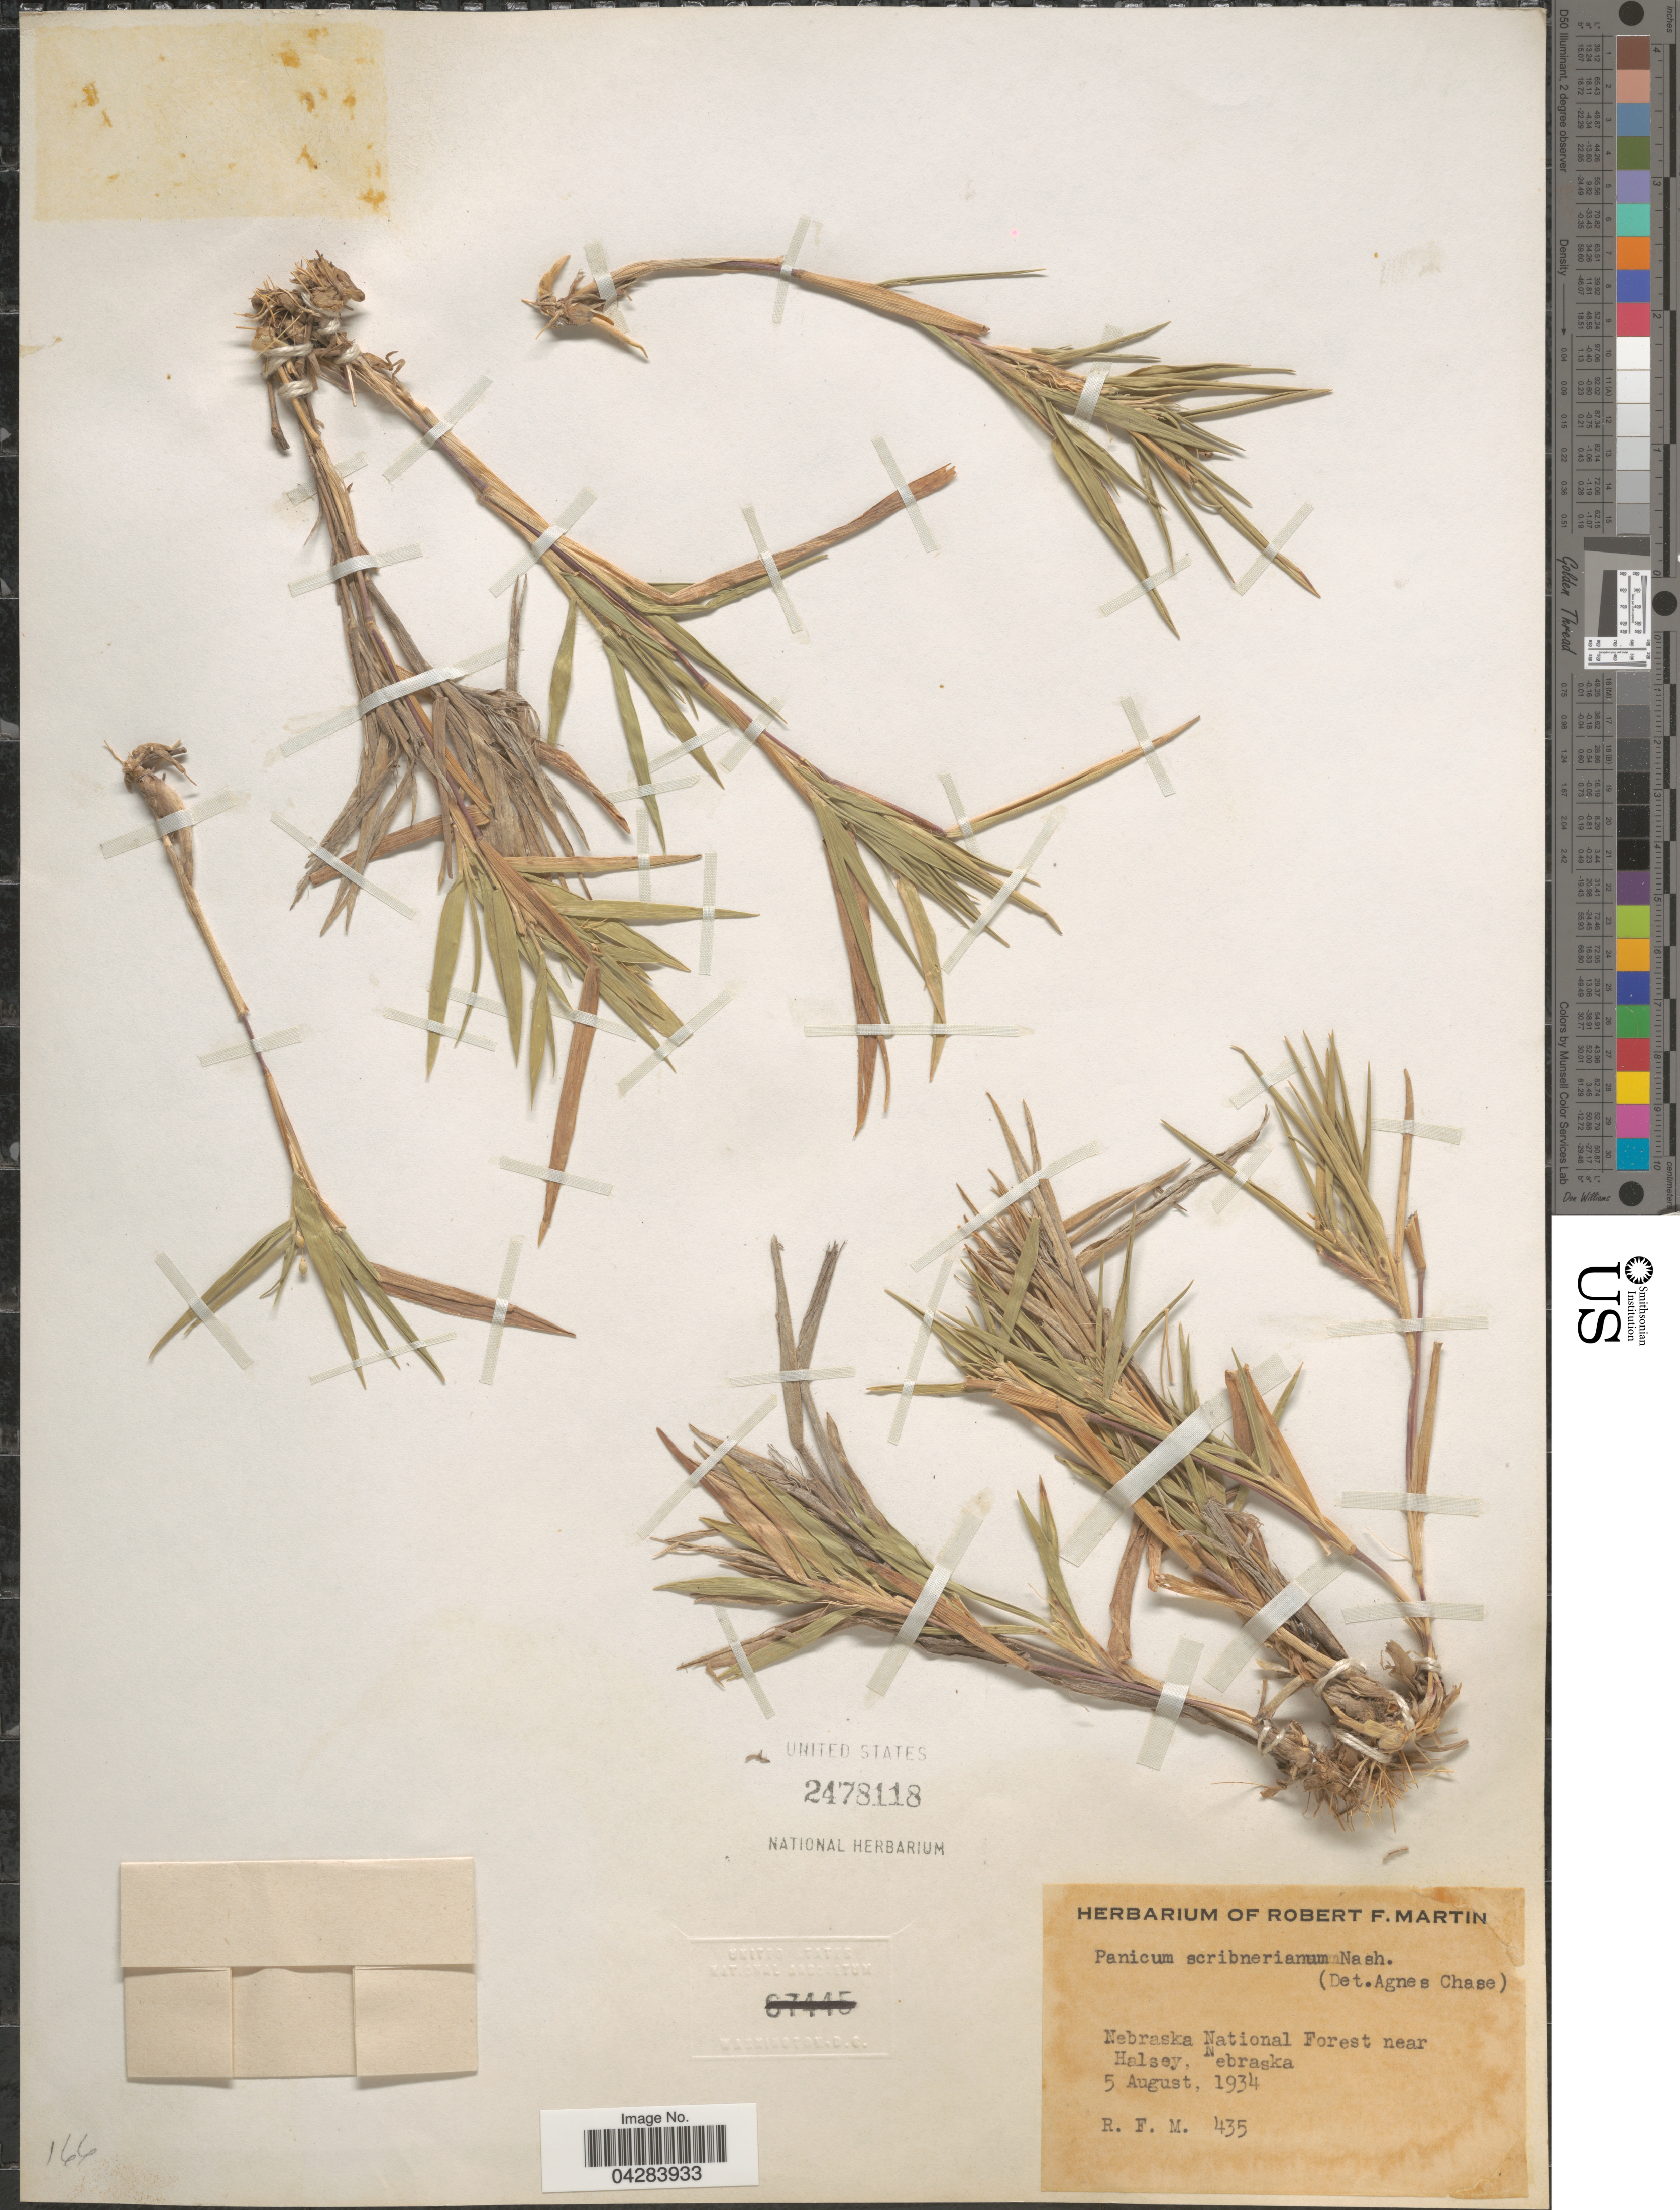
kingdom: Plantae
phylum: Tracheophyta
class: Liliopsida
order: Poales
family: Poaceae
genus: Dichanthelium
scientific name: Dichanthelium oligosanthes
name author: (Schult.) Gould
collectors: R. F. Martin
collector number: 435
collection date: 1934-08-05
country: United States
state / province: Nebraska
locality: Nebraska National Forest near Halsey.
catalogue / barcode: US 2478118